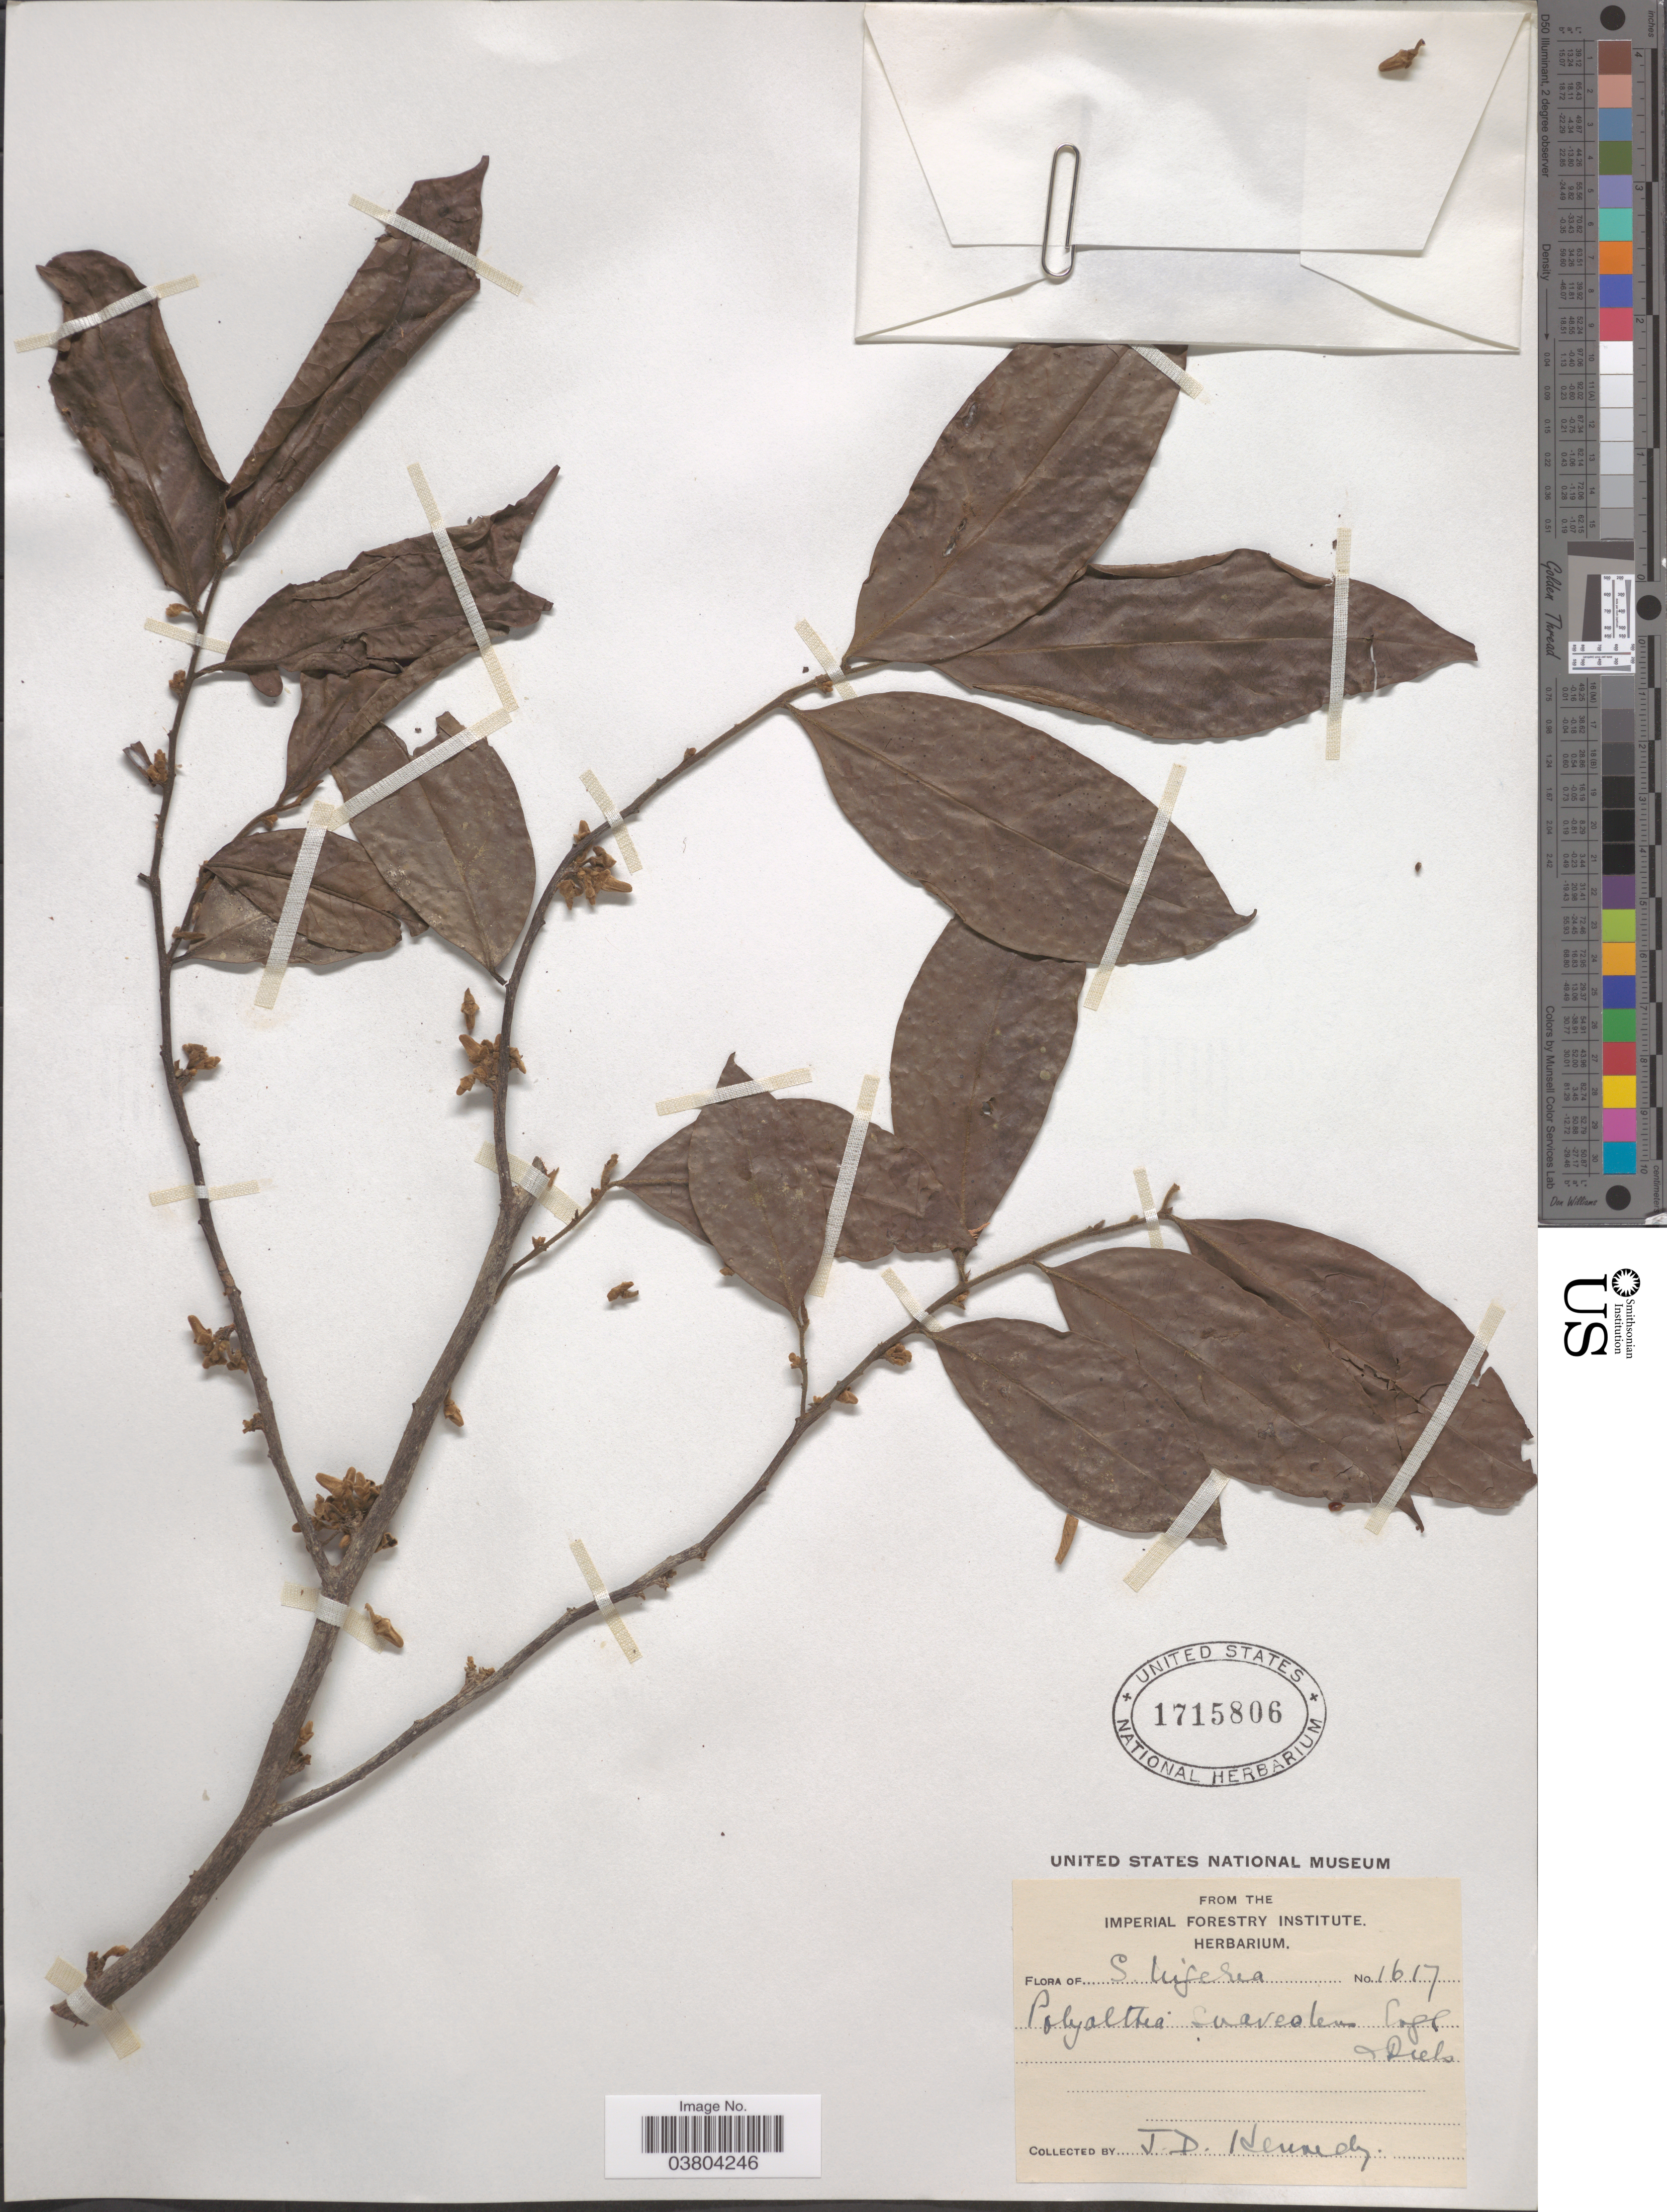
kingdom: Plantae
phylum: Tracheophyta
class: Magnoliopsida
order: Magnoliales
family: Annonaceae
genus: Greenwayodendron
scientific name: Greenwayodendron suaveolens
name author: (Engl. & Diels) Verdc.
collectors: J. D. Kennedy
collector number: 1617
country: Nigeria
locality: S. Nigeria.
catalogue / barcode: US 1715806